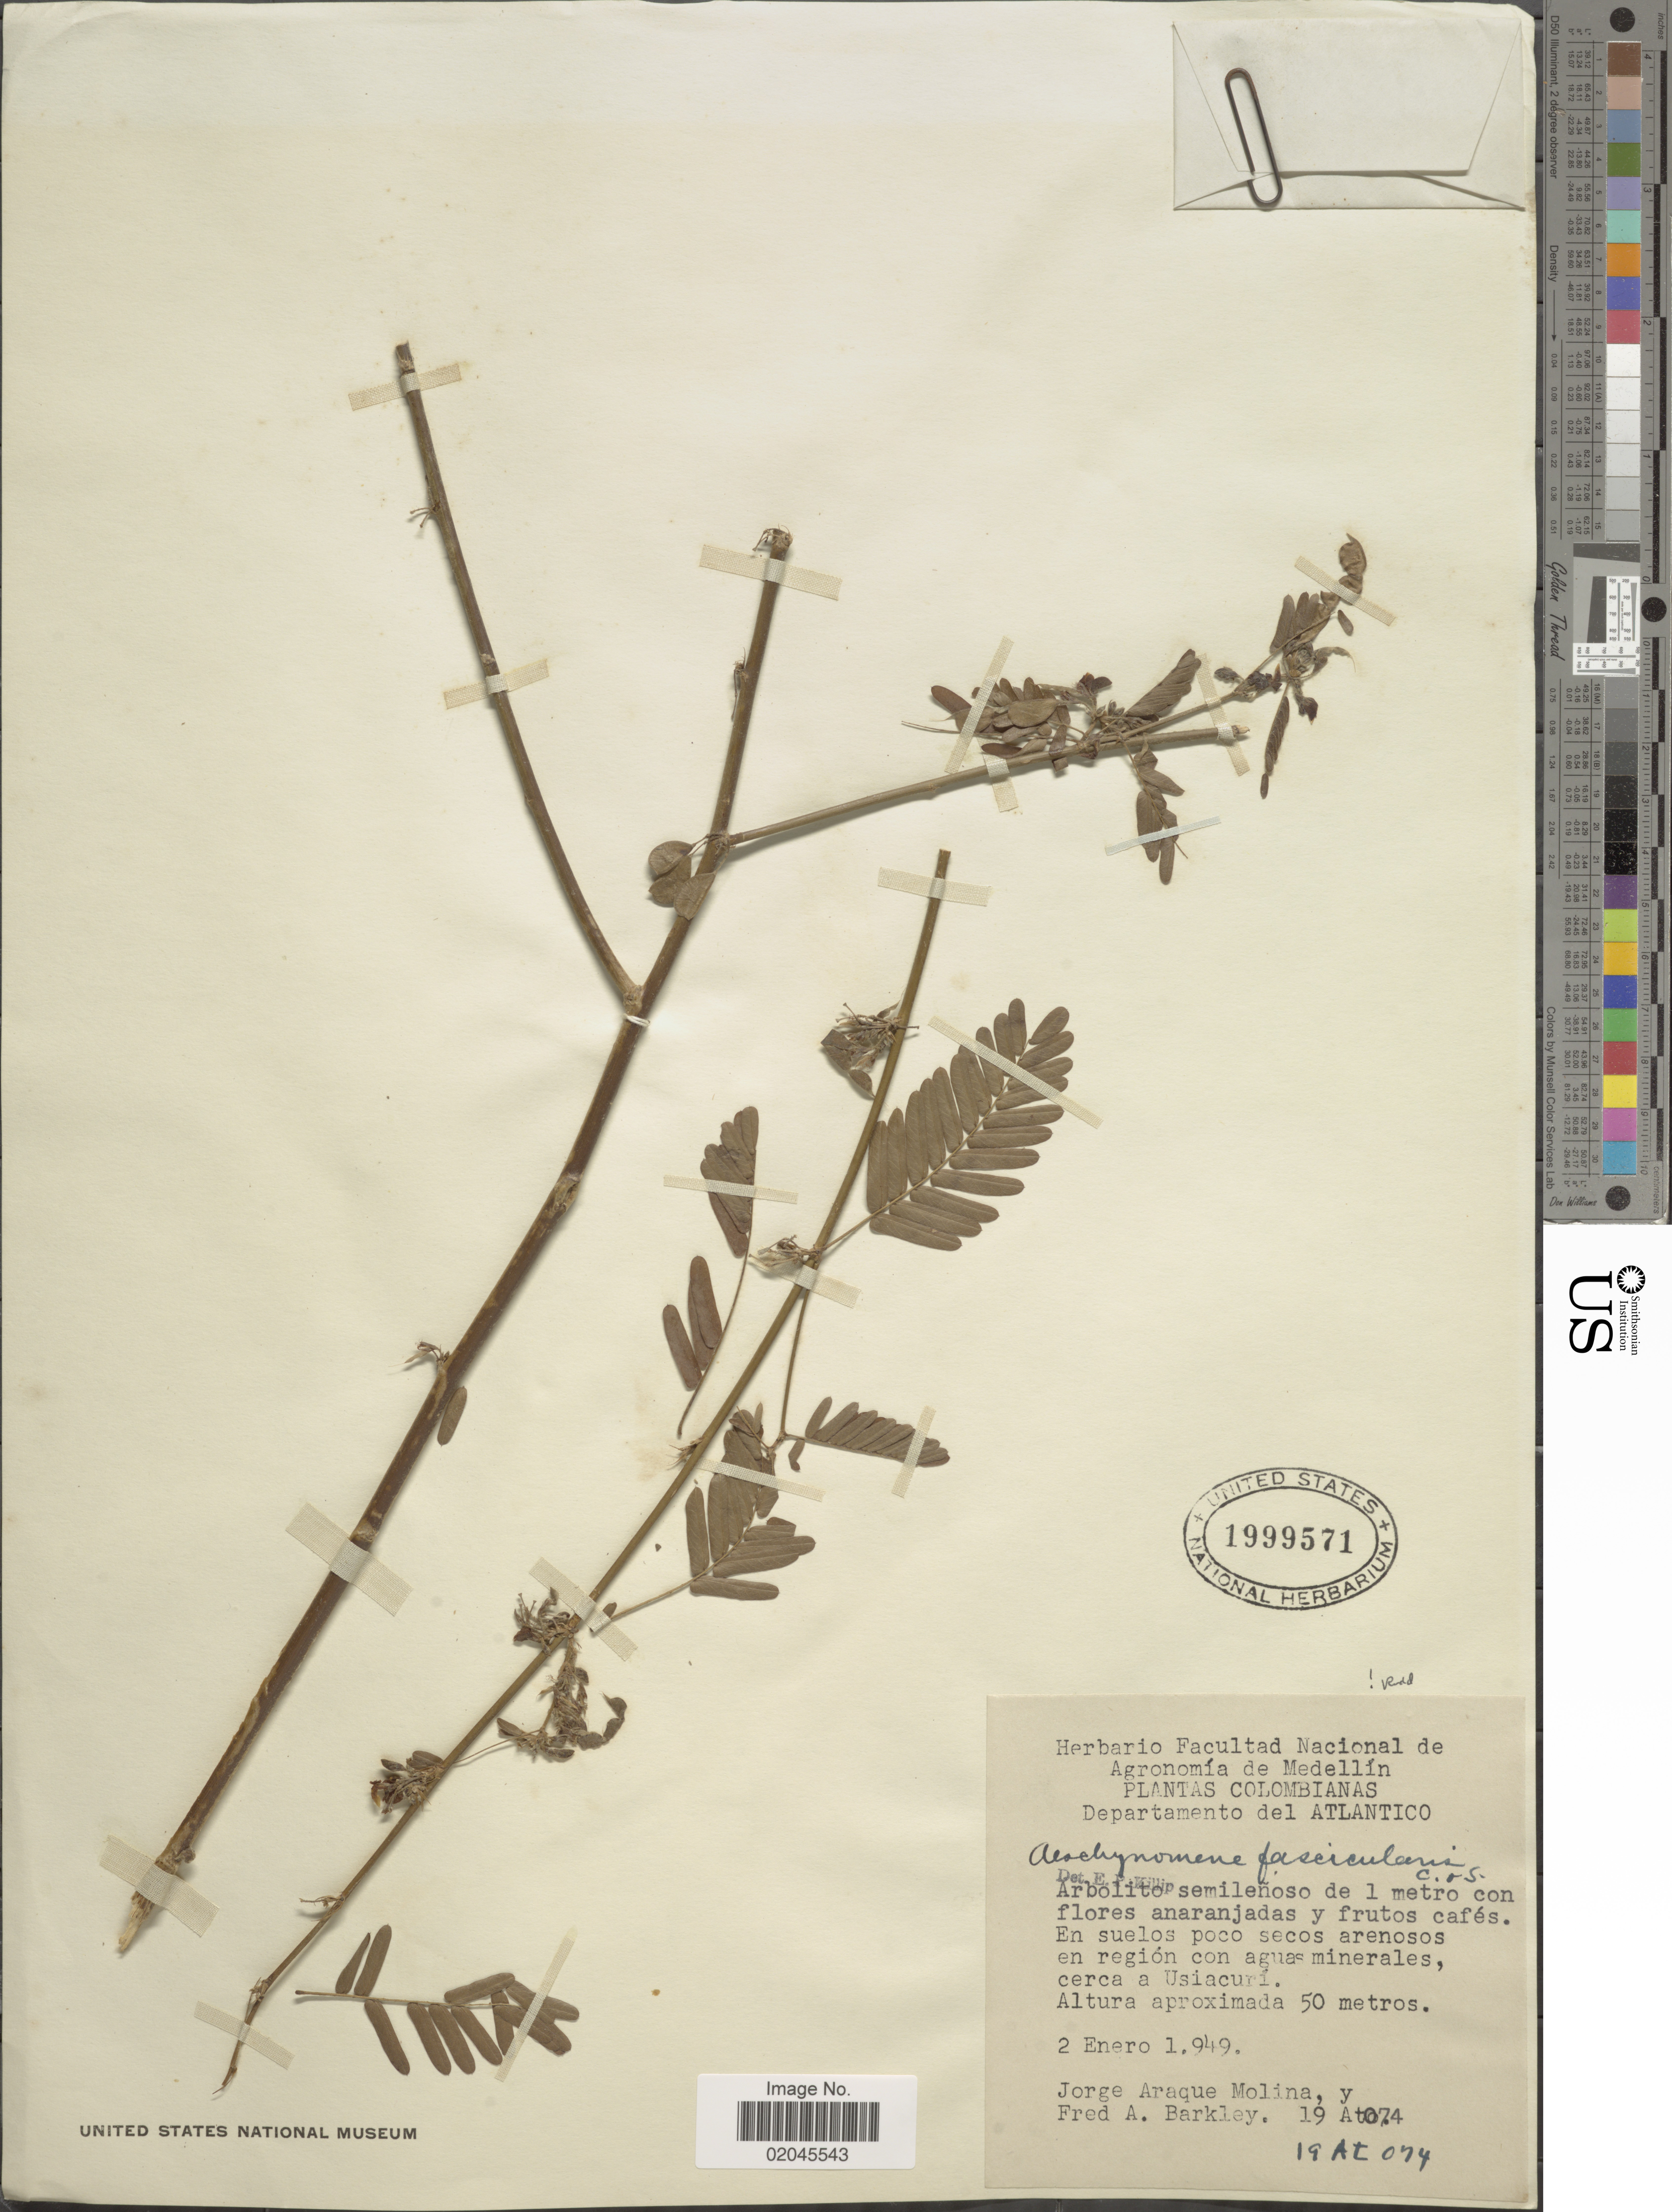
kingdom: Plantae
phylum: Tracheophyta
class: Magnoliopsida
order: Fabales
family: Fabaceae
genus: Aeschynomene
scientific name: Aeschynomene fascicularis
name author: Schltdl. & Cham.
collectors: J. Araque Molina & F. A. Barkley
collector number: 19At074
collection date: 1949-01-02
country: Colombia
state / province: Atlántico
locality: En suelos poco secos arenosos en region con argua minerales, cerca a Usiacuri.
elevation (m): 50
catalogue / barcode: US 1999571